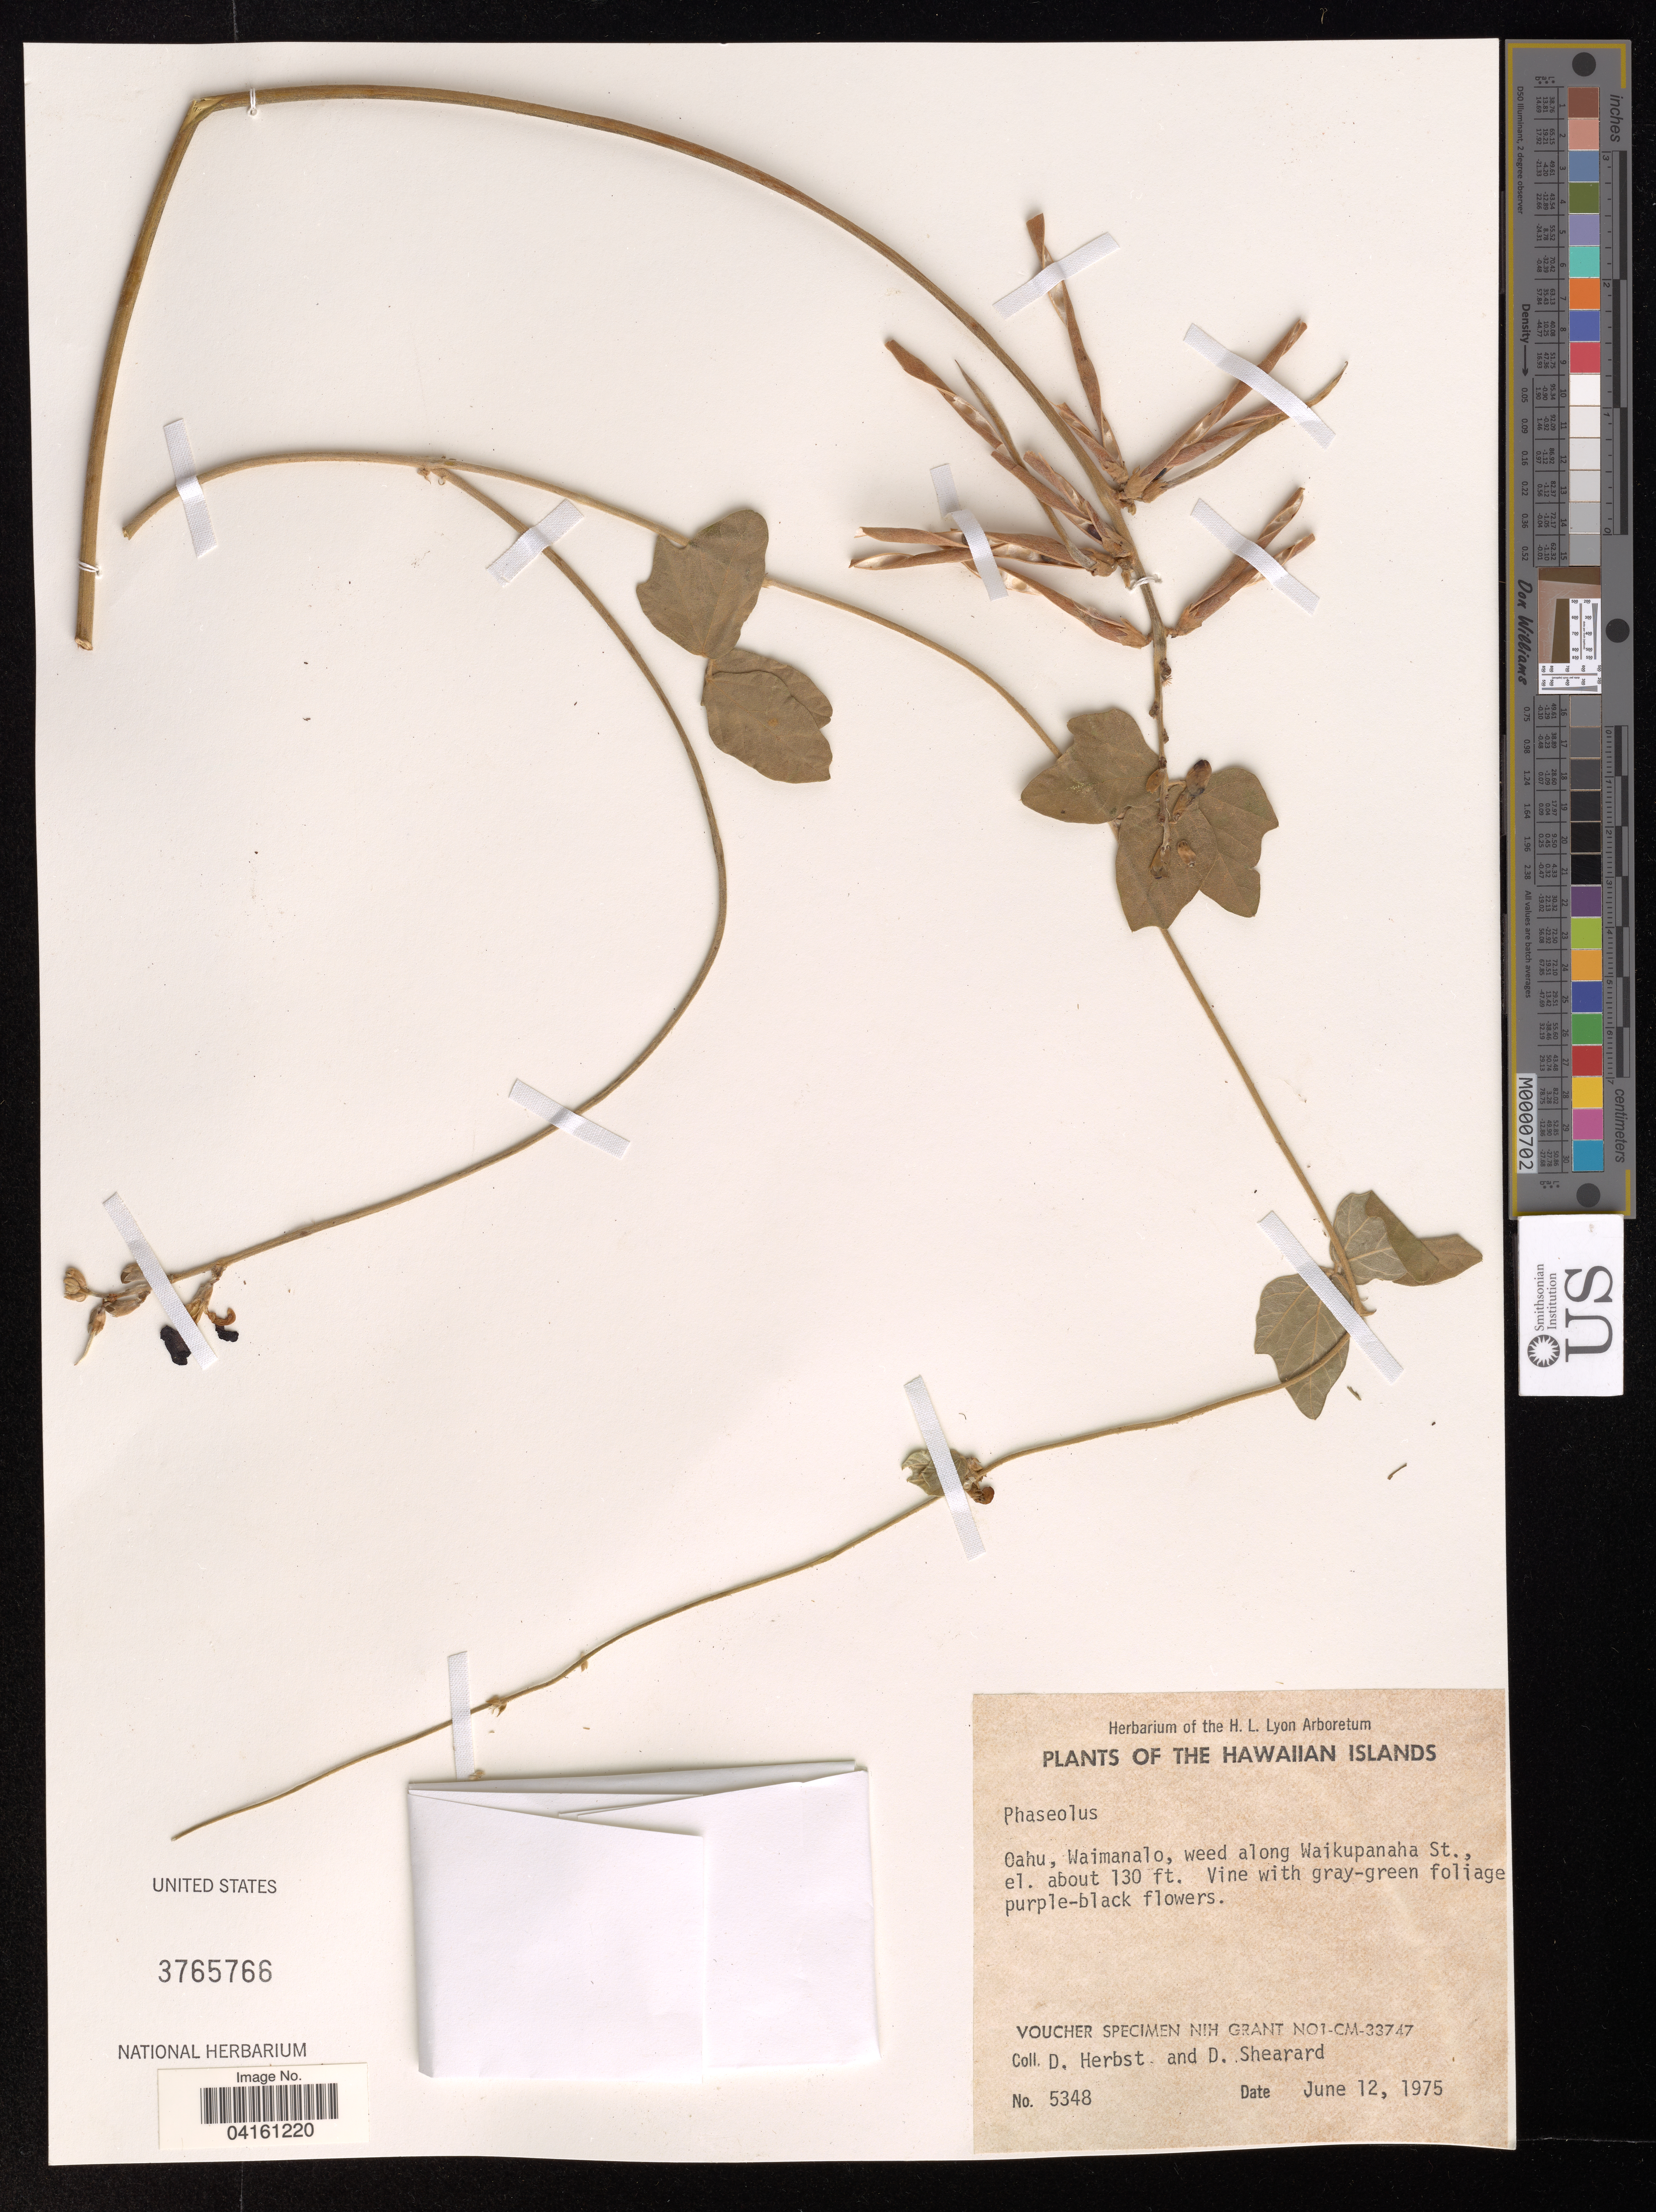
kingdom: Plantae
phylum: Tracheophyta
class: Magnoliopsida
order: Fabales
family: Fabaceae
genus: Macroptilium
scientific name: Macroptilium atropurpureum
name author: (DC.) Urb.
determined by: Geesink, R.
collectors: D. Herbst & D. Shearard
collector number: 5348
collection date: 1975-06-12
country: United States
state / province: Hawaii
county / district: Honolulu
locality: The Hawaii Islands. Oahu, Waimanalo, weed along Waikupanaha St.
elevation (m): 40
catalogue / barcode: US 3765766